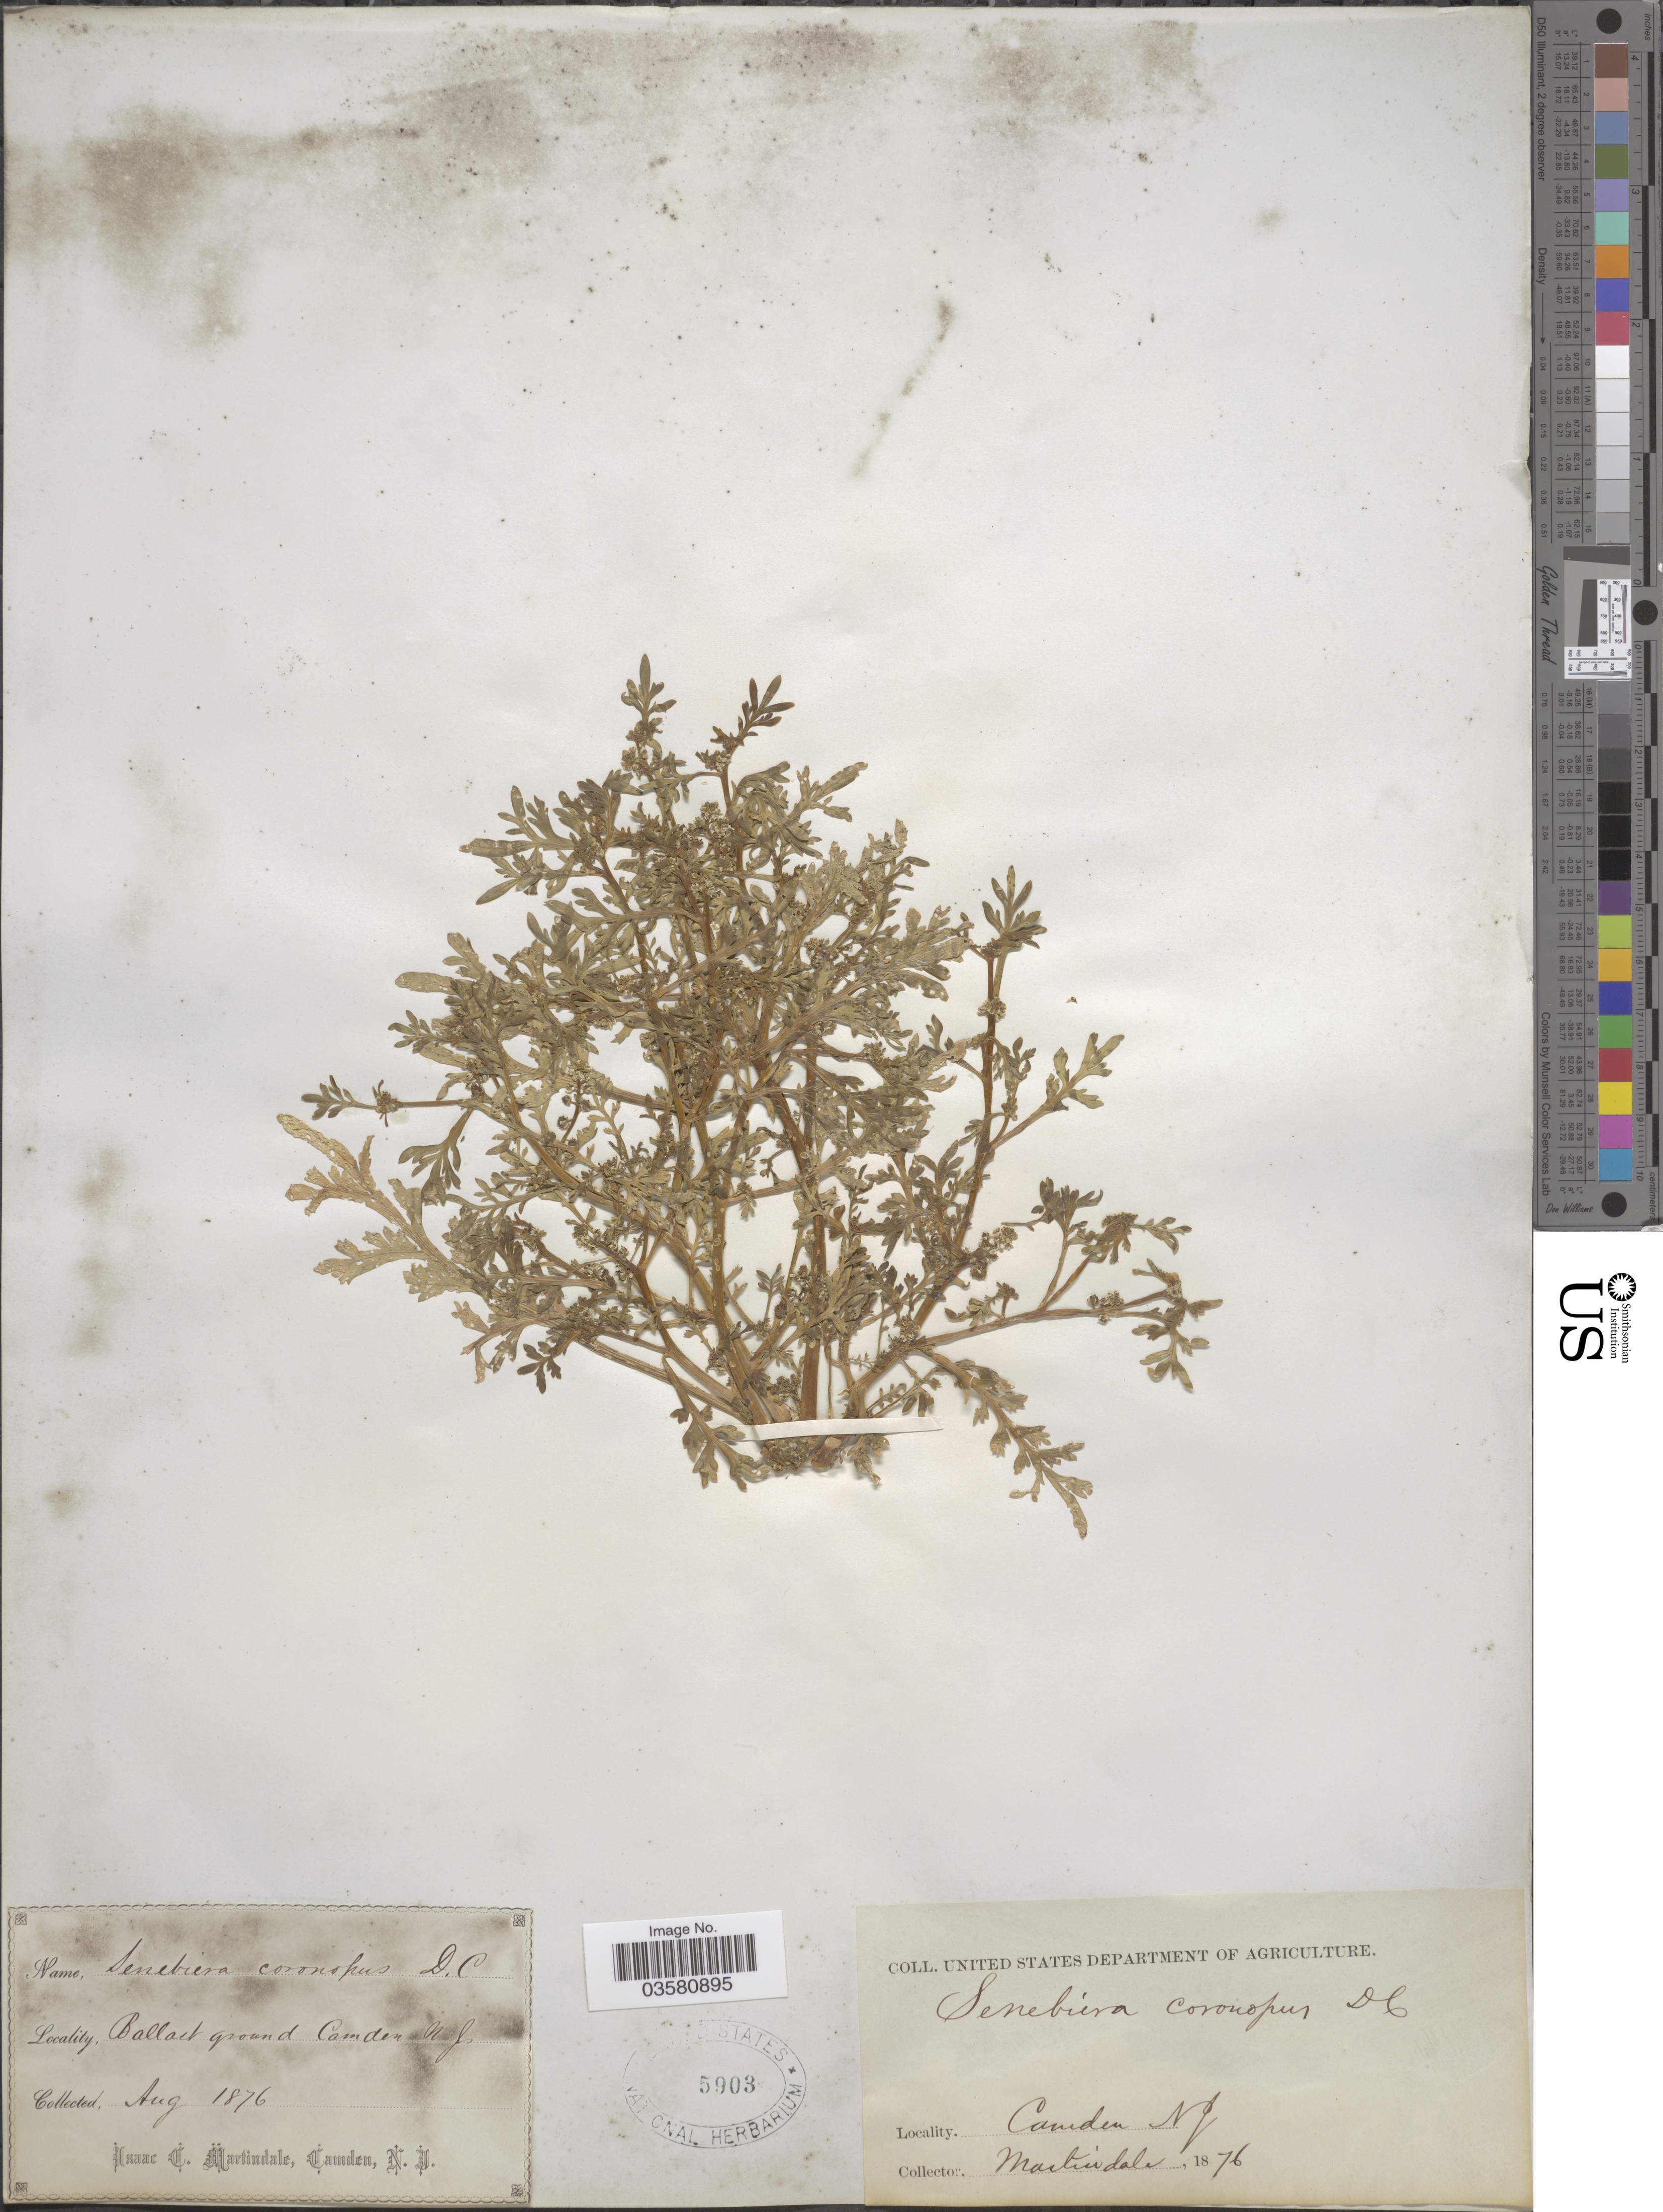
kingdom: Plantae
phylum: Tracheophyta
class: Magnoliopsida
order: Brassicales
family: Brassicaceae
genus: Lepidium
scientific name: Lepidium didymum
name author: L.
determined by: Strong, M. T., (US), Smithsonian Institution - National Museum of Natural History (UNITED STATES)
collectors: I. C. Martindale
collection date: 1876-08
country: United States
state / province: New Jersey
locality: Ballast ground Camden.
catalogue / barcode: US 5903